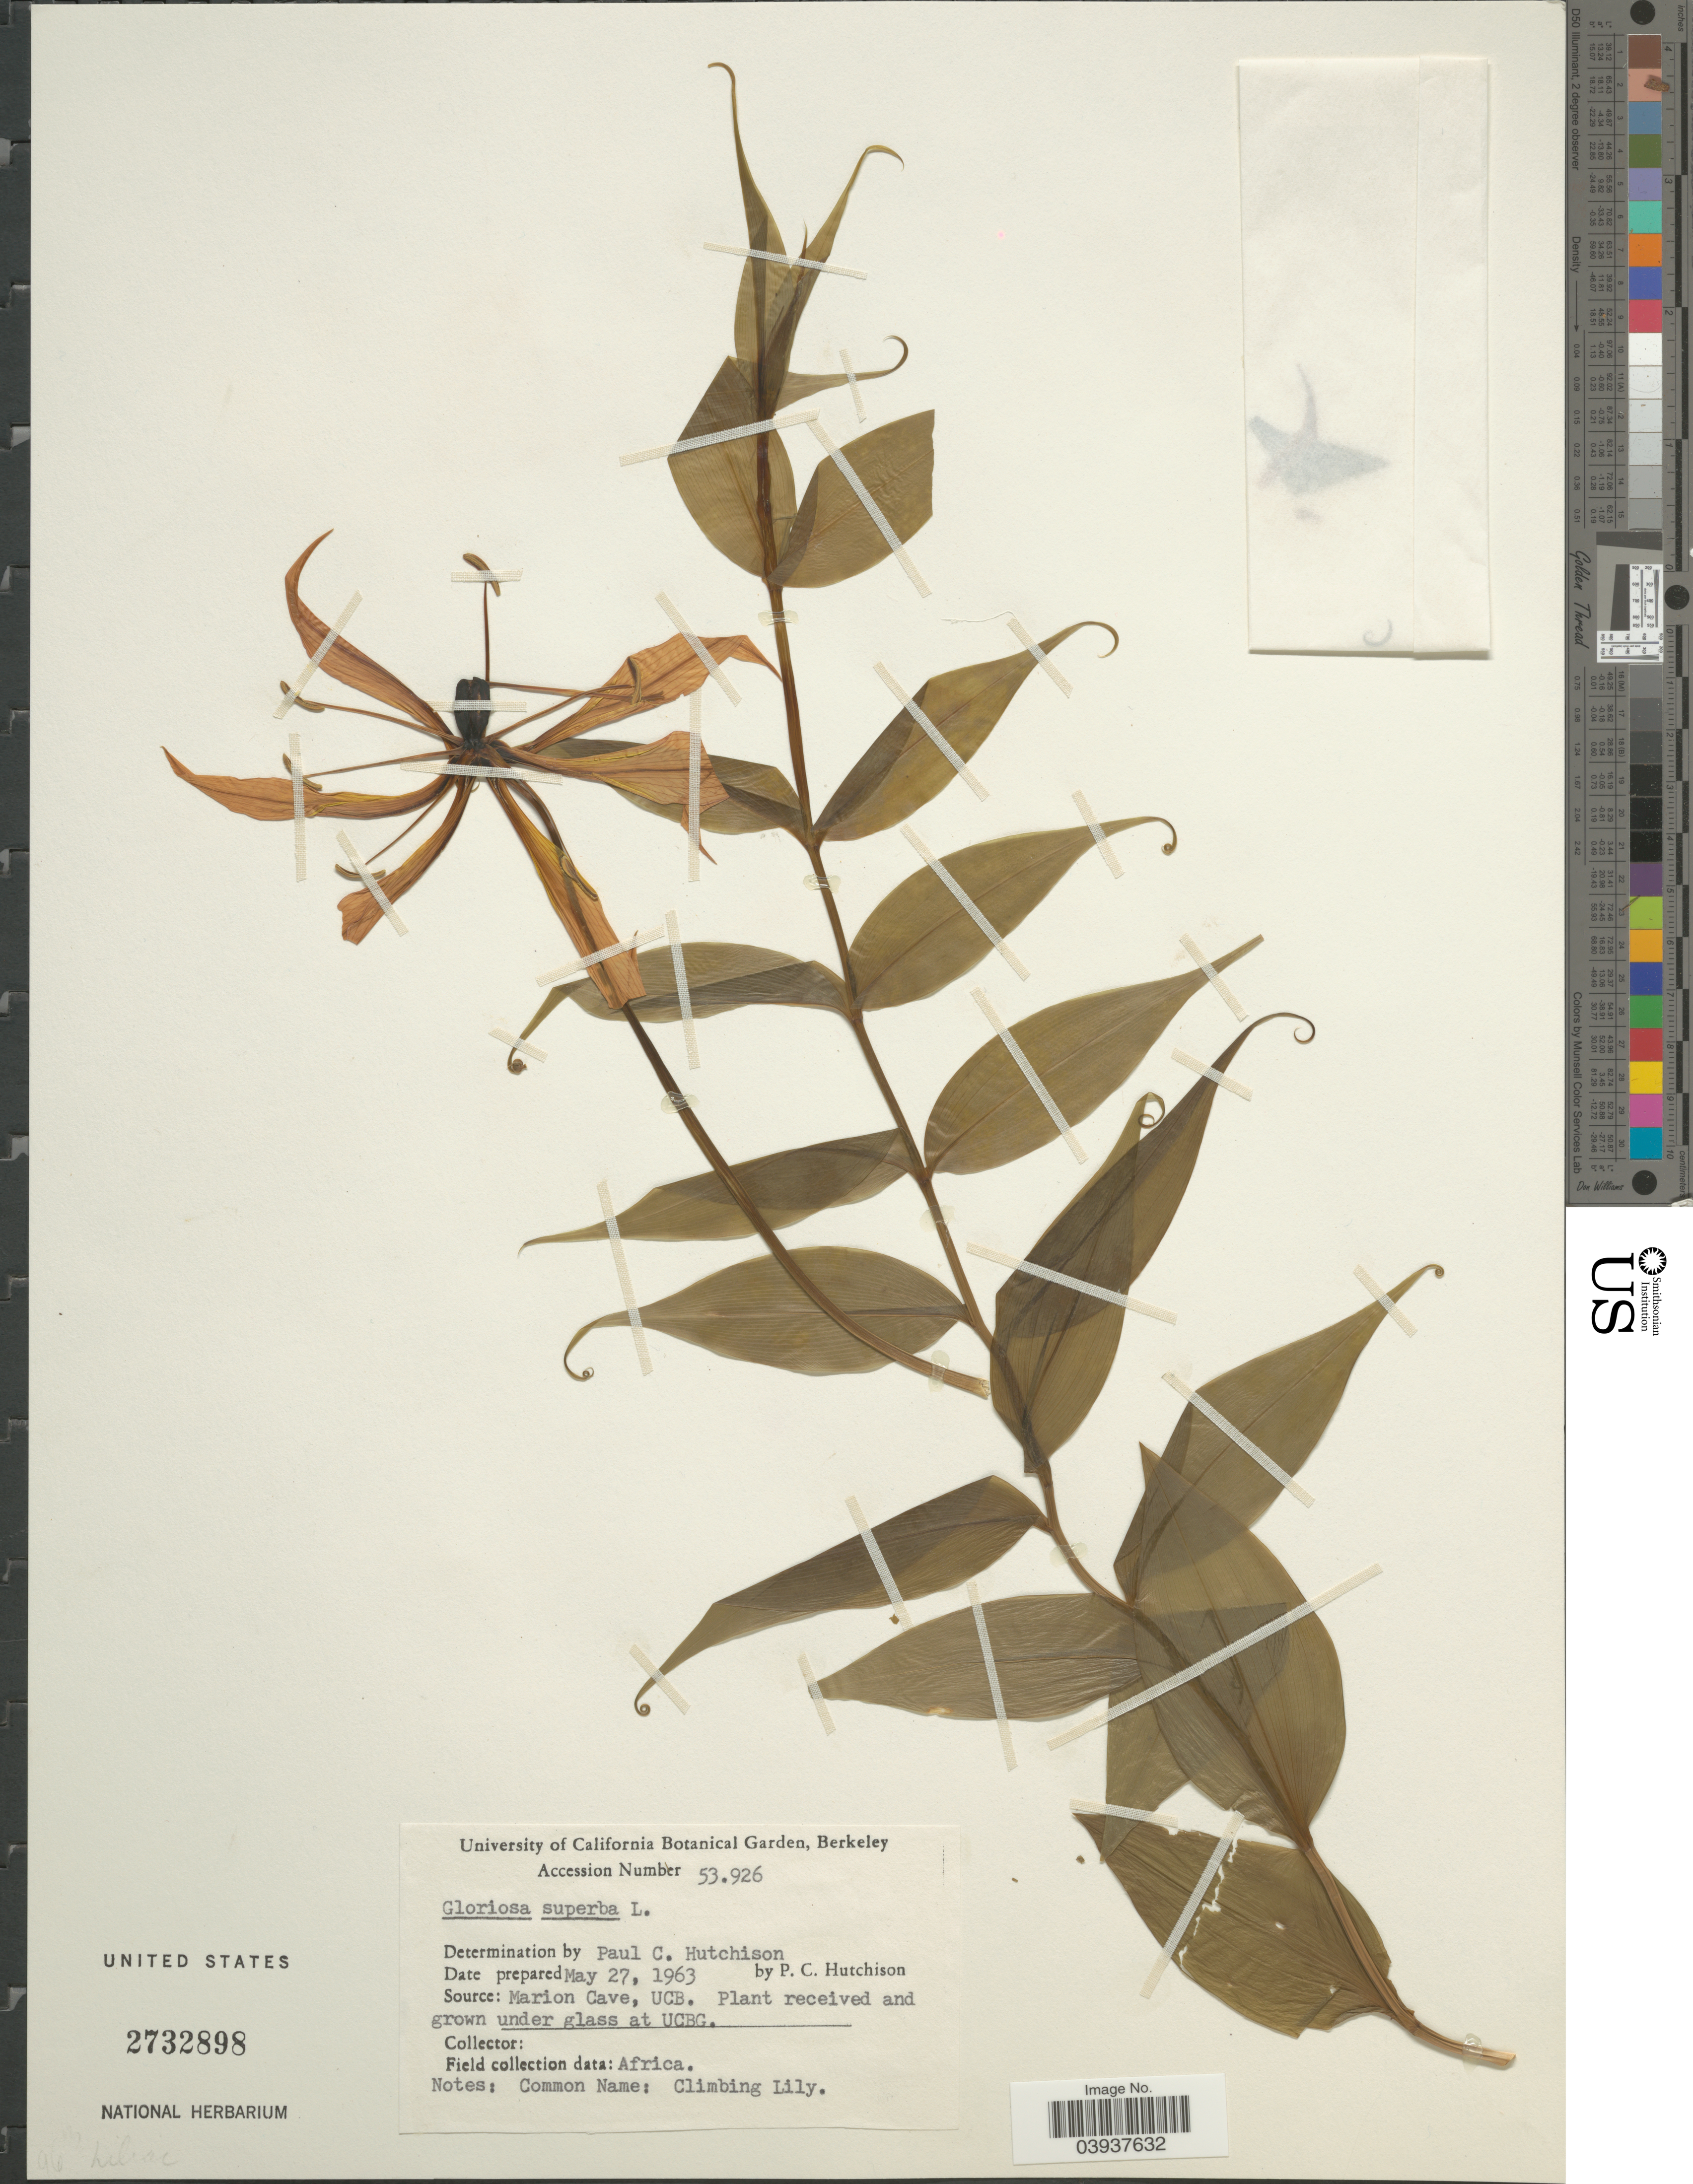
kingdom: Plantae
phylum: Tracheophyta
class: Liliopsida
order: Liliales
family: Colchicaceae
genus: Gloriosa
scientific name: Gloriosa superba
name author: L.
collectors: P. C. Hutchison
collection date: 1963-05-27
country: United States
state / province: California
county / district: Alameda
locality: University of California Botanical Garden, Berkeley.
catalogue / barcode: US 2732898